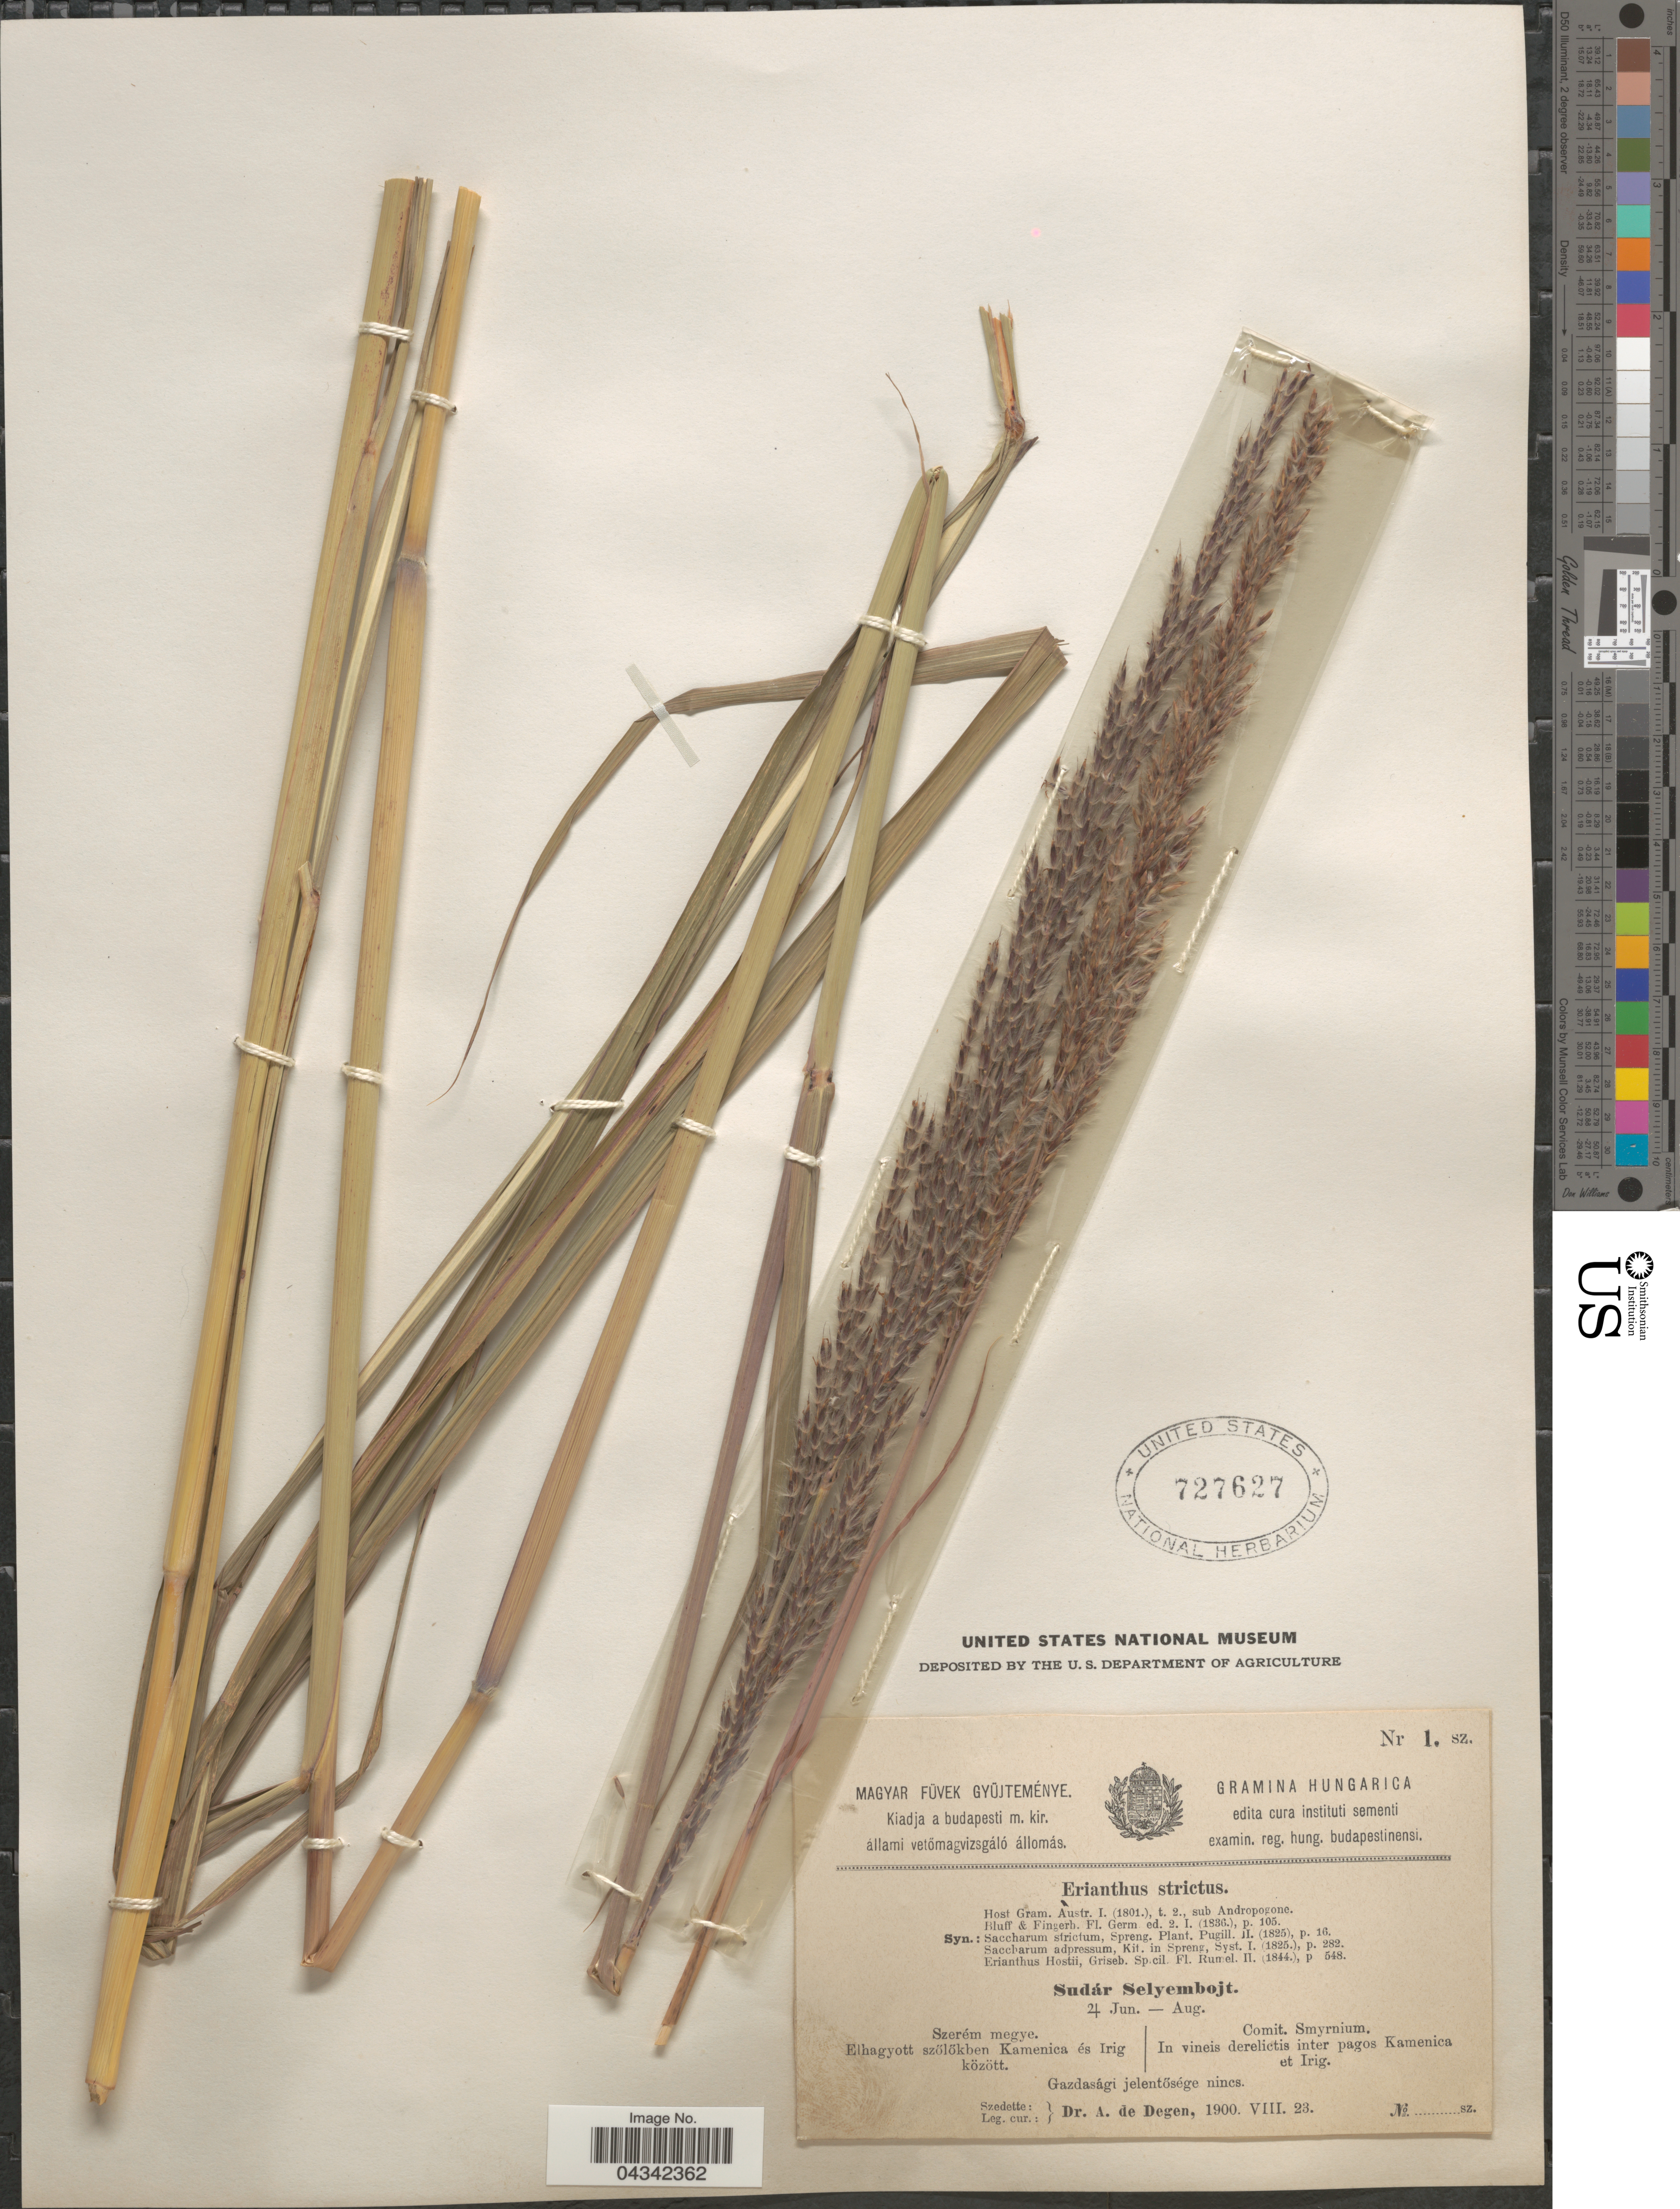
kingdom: Plantae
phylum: Tracheophyta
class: Liliopsida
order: Poales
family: Poaceae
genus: Tripidium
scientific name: Tripidium strictum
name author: (Host) H. Scholz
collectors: A. Degen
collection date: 1900-08-23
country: Hungary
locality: Szerém megye. Elhagyott szölökben Kamenica és Irig között. Comit. Smyrnium. In vineis derelictis inter pagos Kamenica et Irig. Gazdasági jelentösége nincs.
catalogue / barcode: US 727627